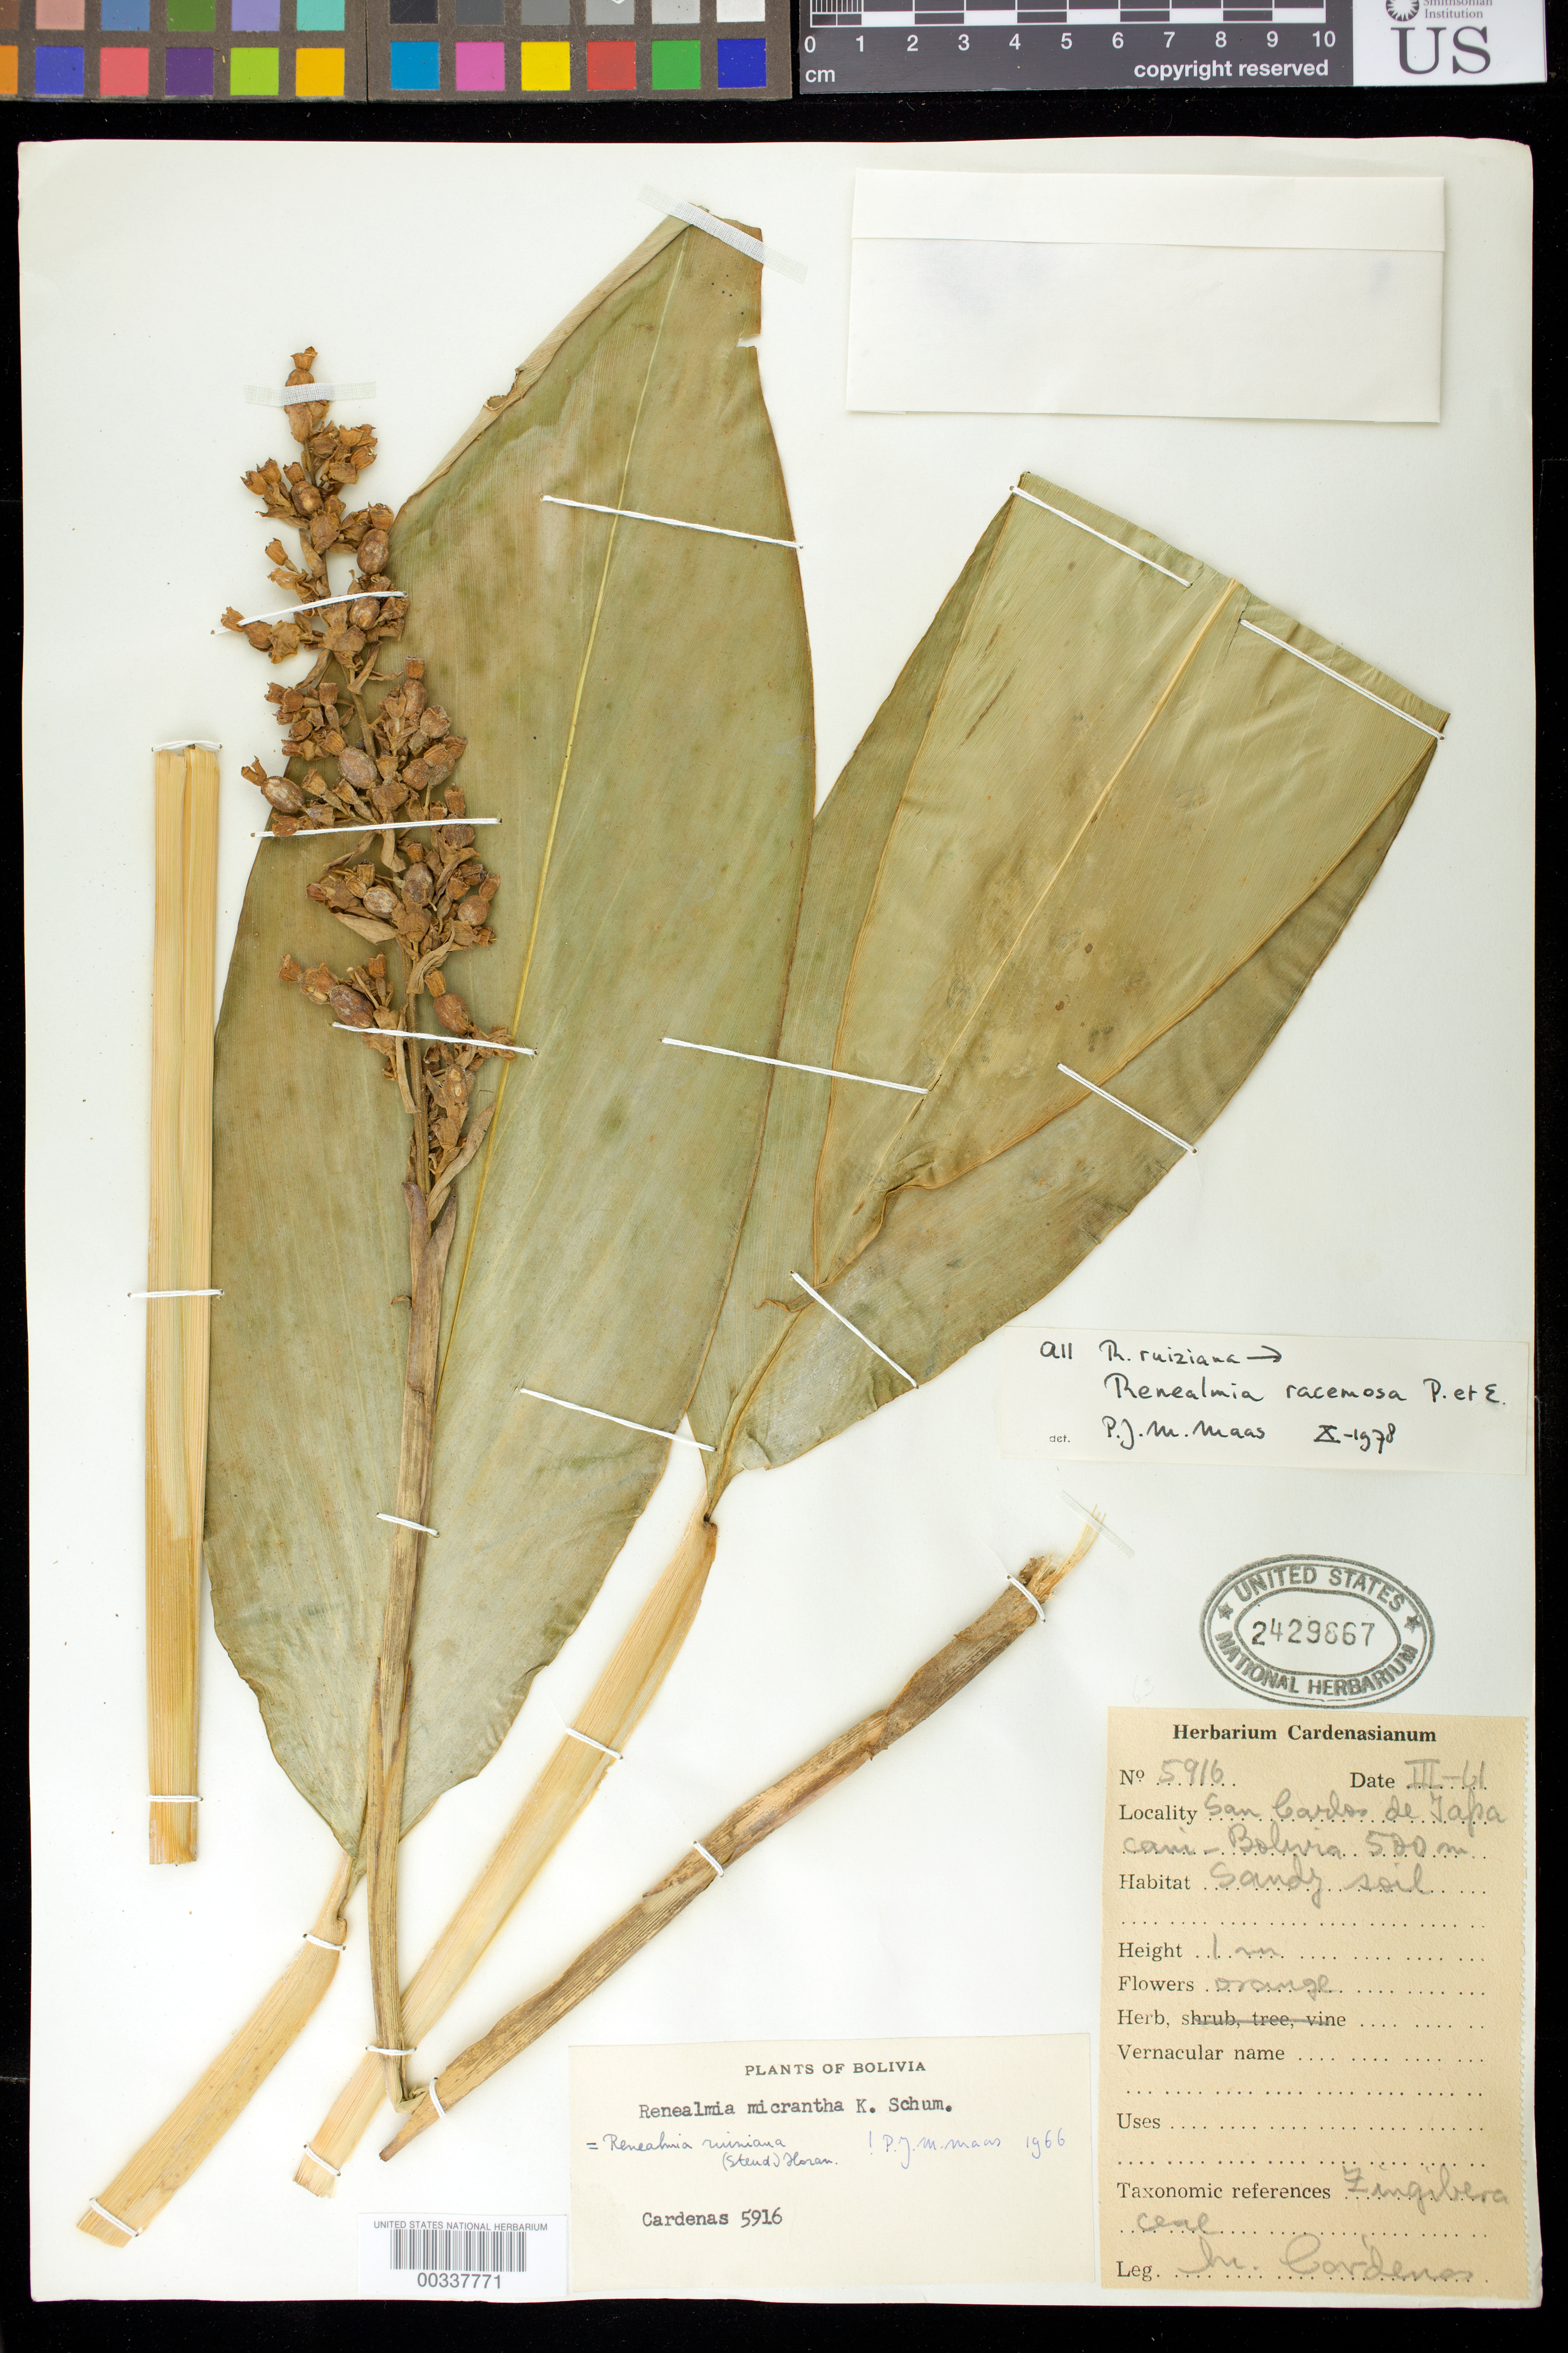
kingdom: Plantae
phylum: Tracheophyta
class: Liliopsida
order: Zingiberales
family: Zingiberaceae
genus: Renealmia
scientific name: Renealmia racemosa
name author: Poepp. & Endl.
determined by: Maas, Paul J. M.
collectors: M. Cárdenas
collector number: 5916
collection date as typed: Mar 1961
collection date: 1961-03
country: Bolivia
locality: San Carlos de Tapacani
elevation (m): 500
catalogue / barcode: US 2429867